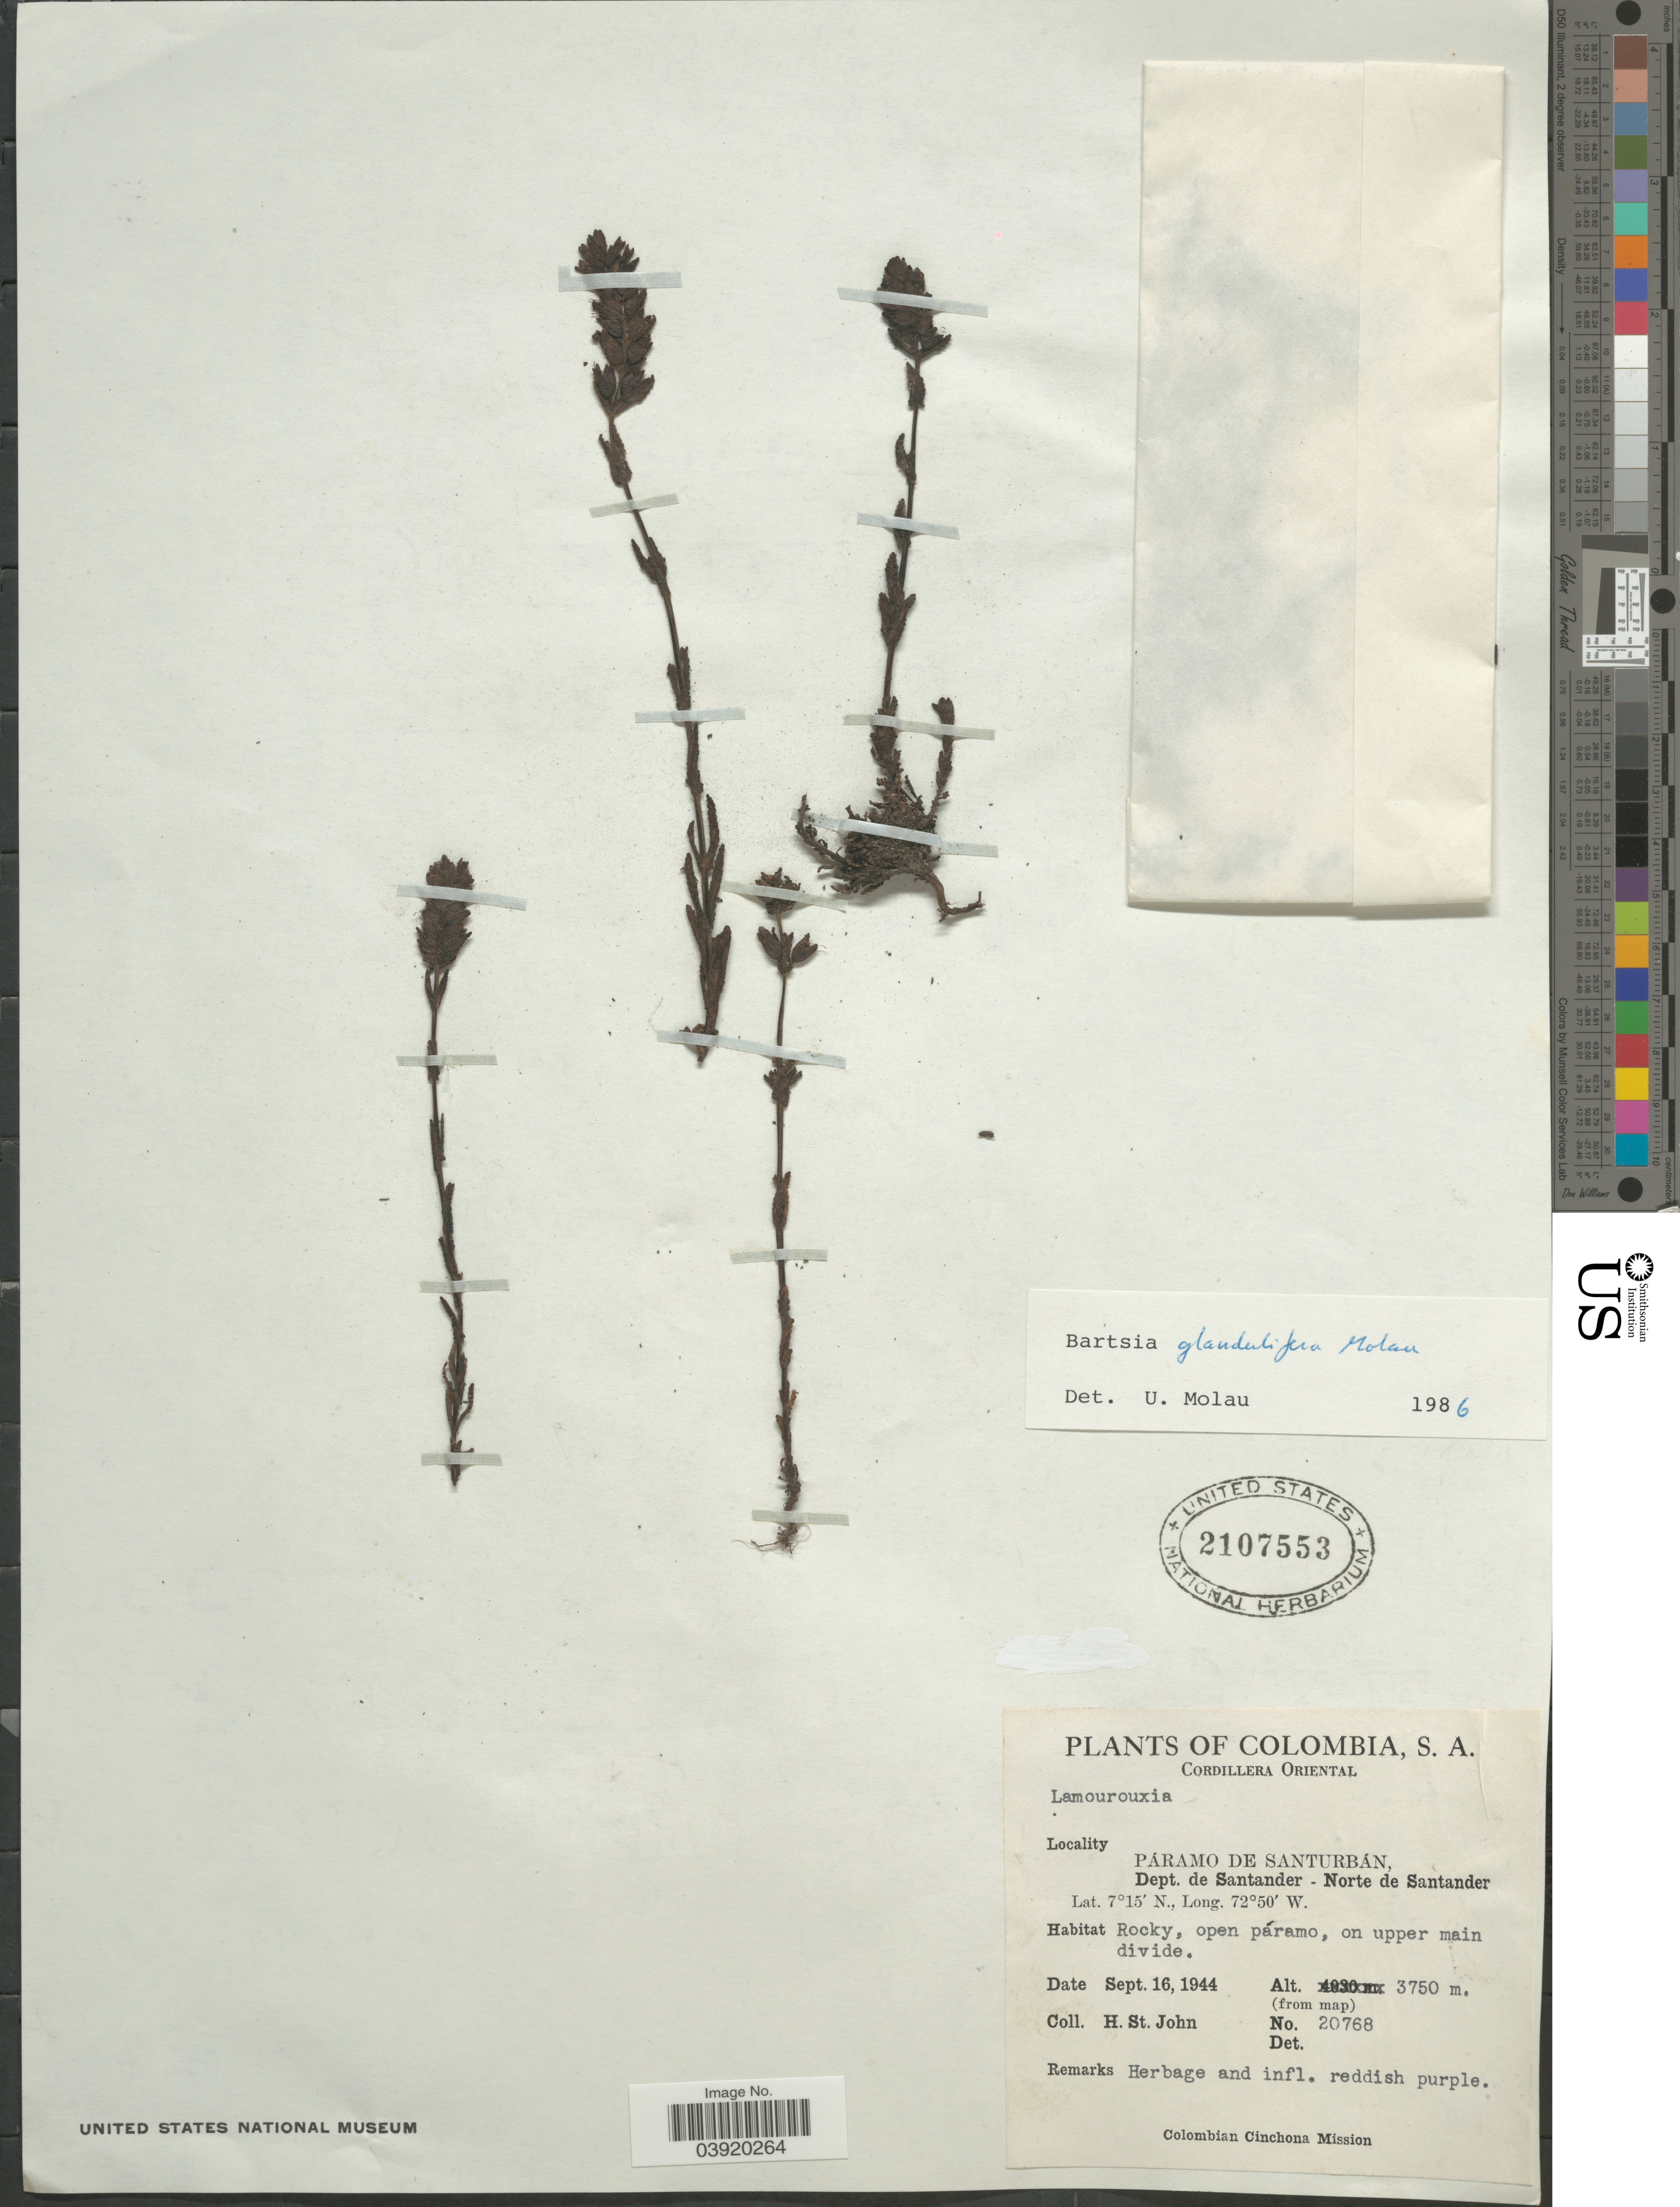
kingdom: Plantae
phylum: Tracheophyta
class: Magnoliopsida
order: Lamiales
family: Orobanchaceae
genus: Bartsia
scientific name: Bartsia glandulifera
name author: Molau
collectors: H. St. John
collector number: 20768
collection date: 1944-09-16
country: Colombia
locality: Cordillera Oriental. Páramo de Santurbán, Dept. de Santander - Norte de Santander. On upper main divide.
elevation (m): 3750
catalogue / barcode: US 2107553